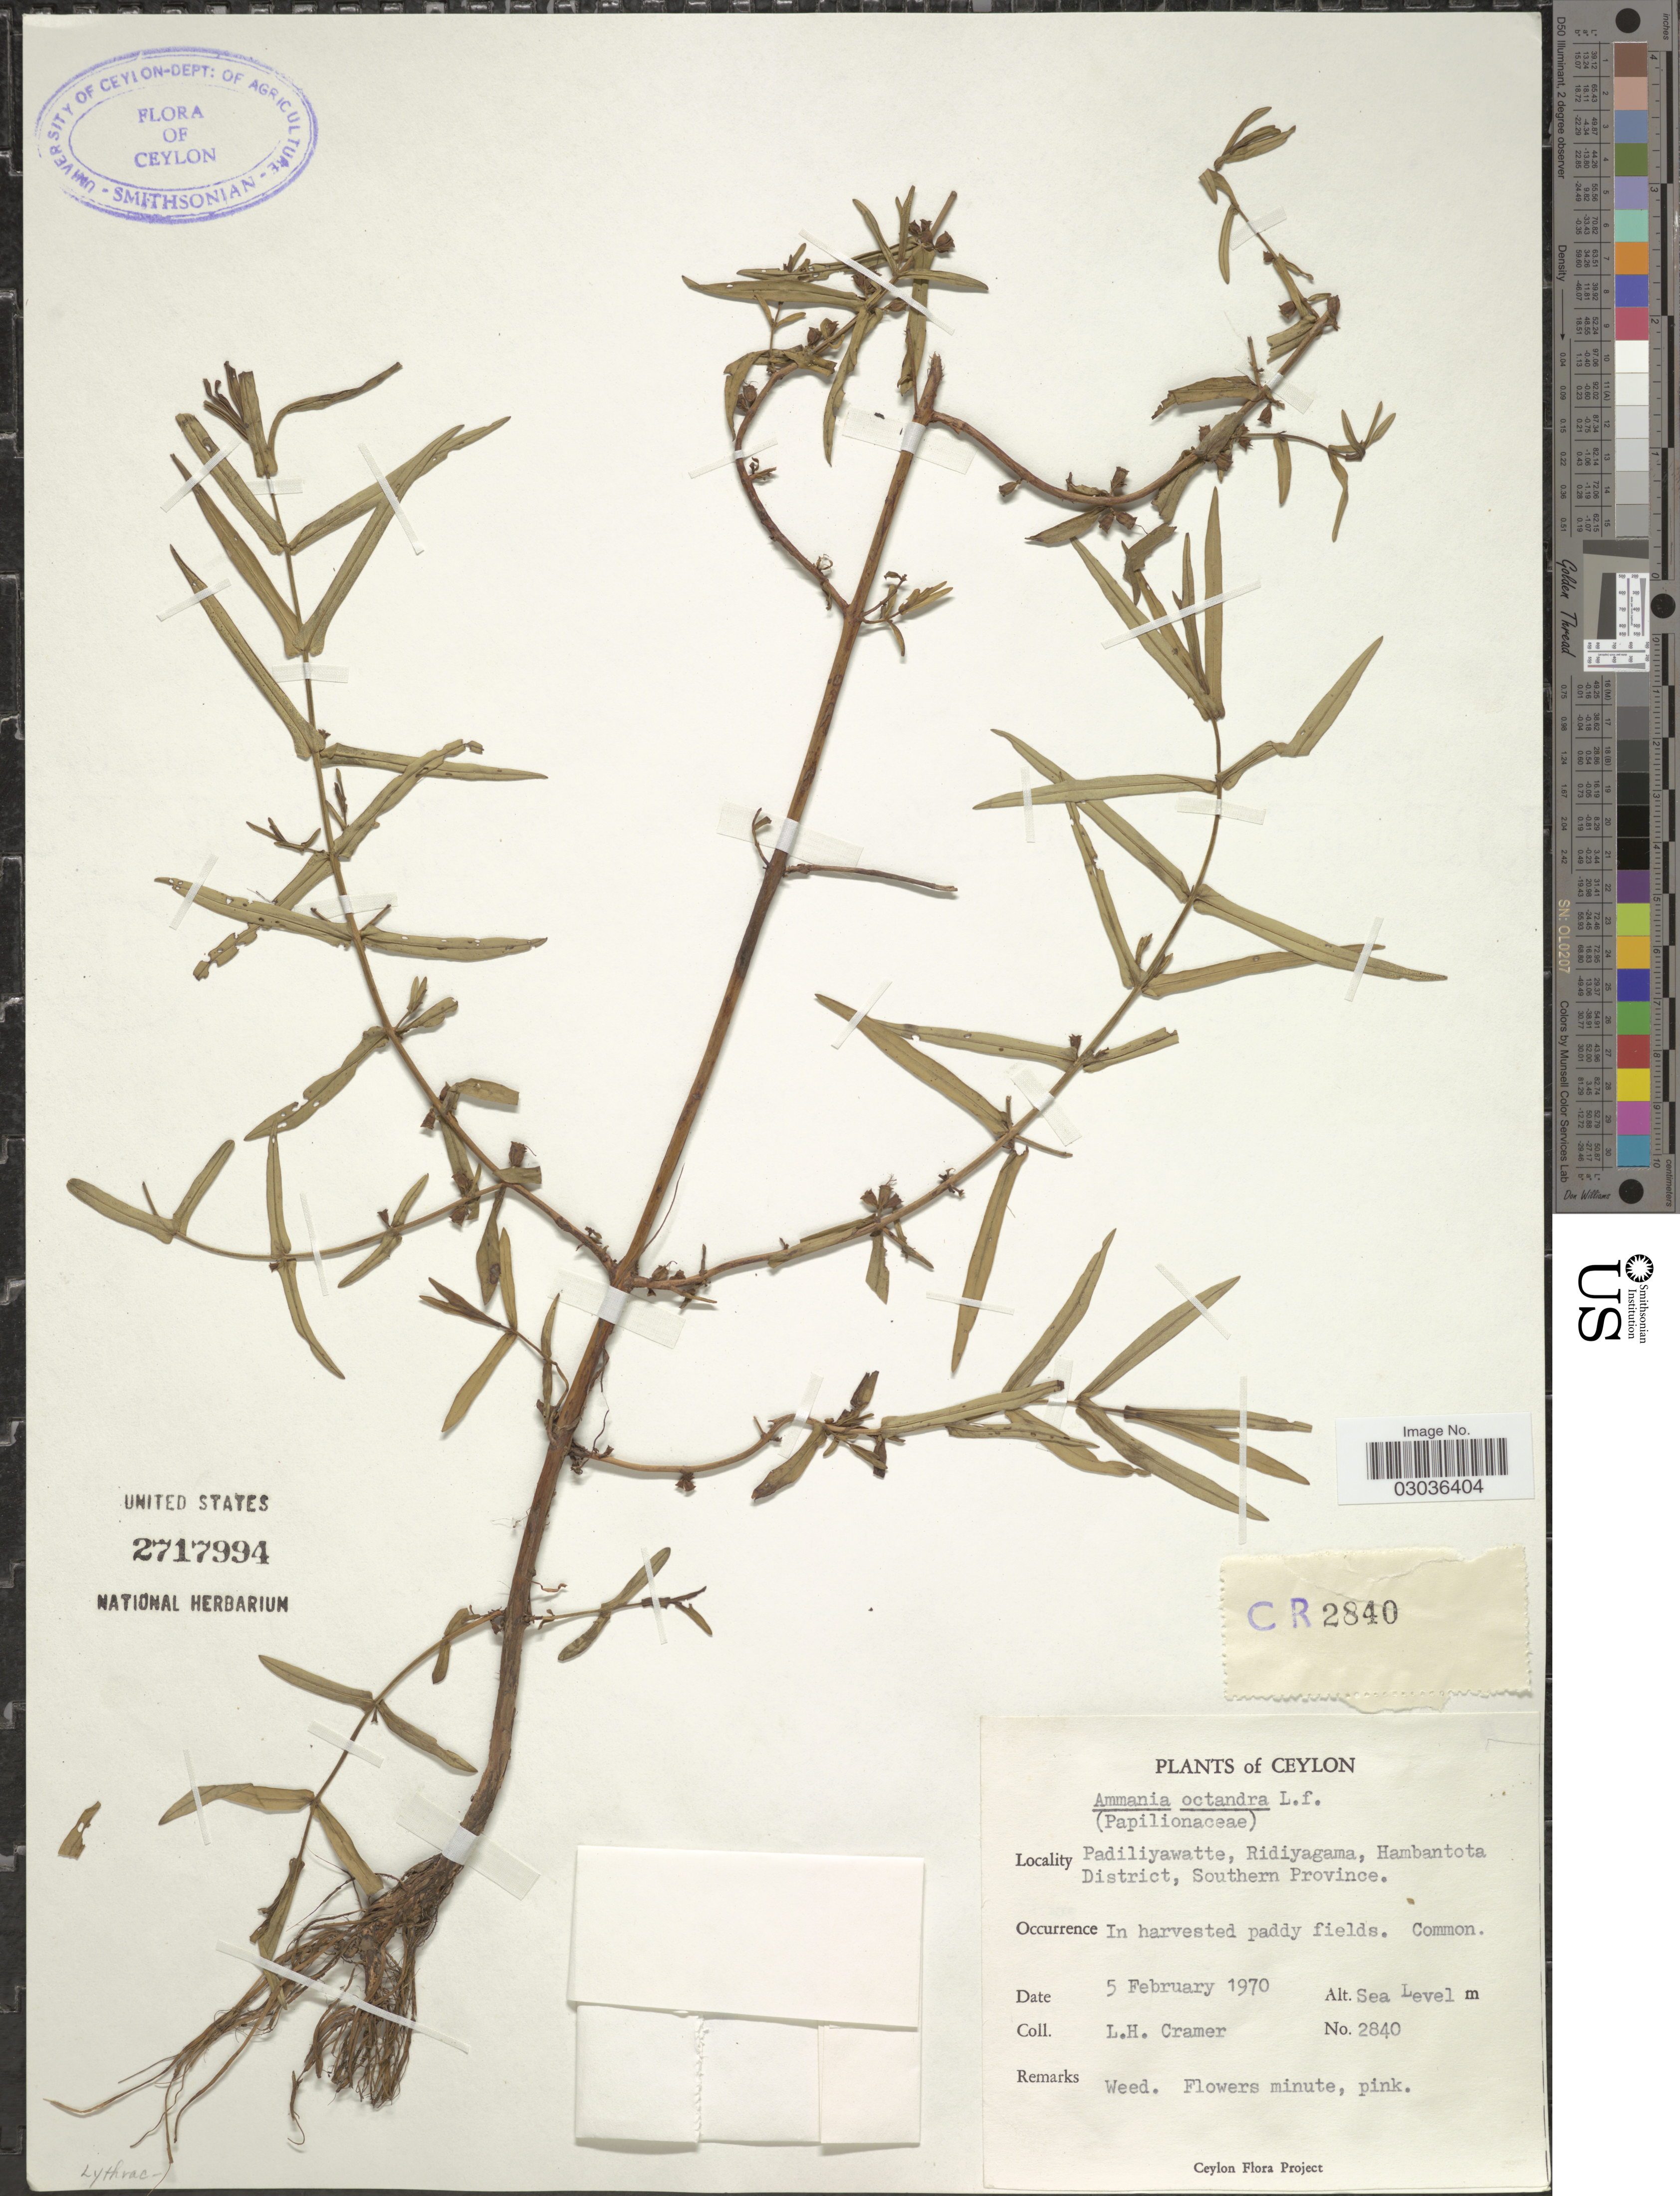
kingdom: Plantae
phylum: Tracheophyta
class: Magnoliopsida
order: Myrtales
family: Lythraceae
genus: Ammannia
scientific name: Ammannia octandra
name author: L. f.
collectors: L. H. Cramer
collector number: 2840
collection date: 1970-02-05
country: Sri Lanka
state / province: Southern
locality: Ceylon. Padiliyawatte, Ridiyagama, Hambantota District.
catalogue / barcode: US 2717994